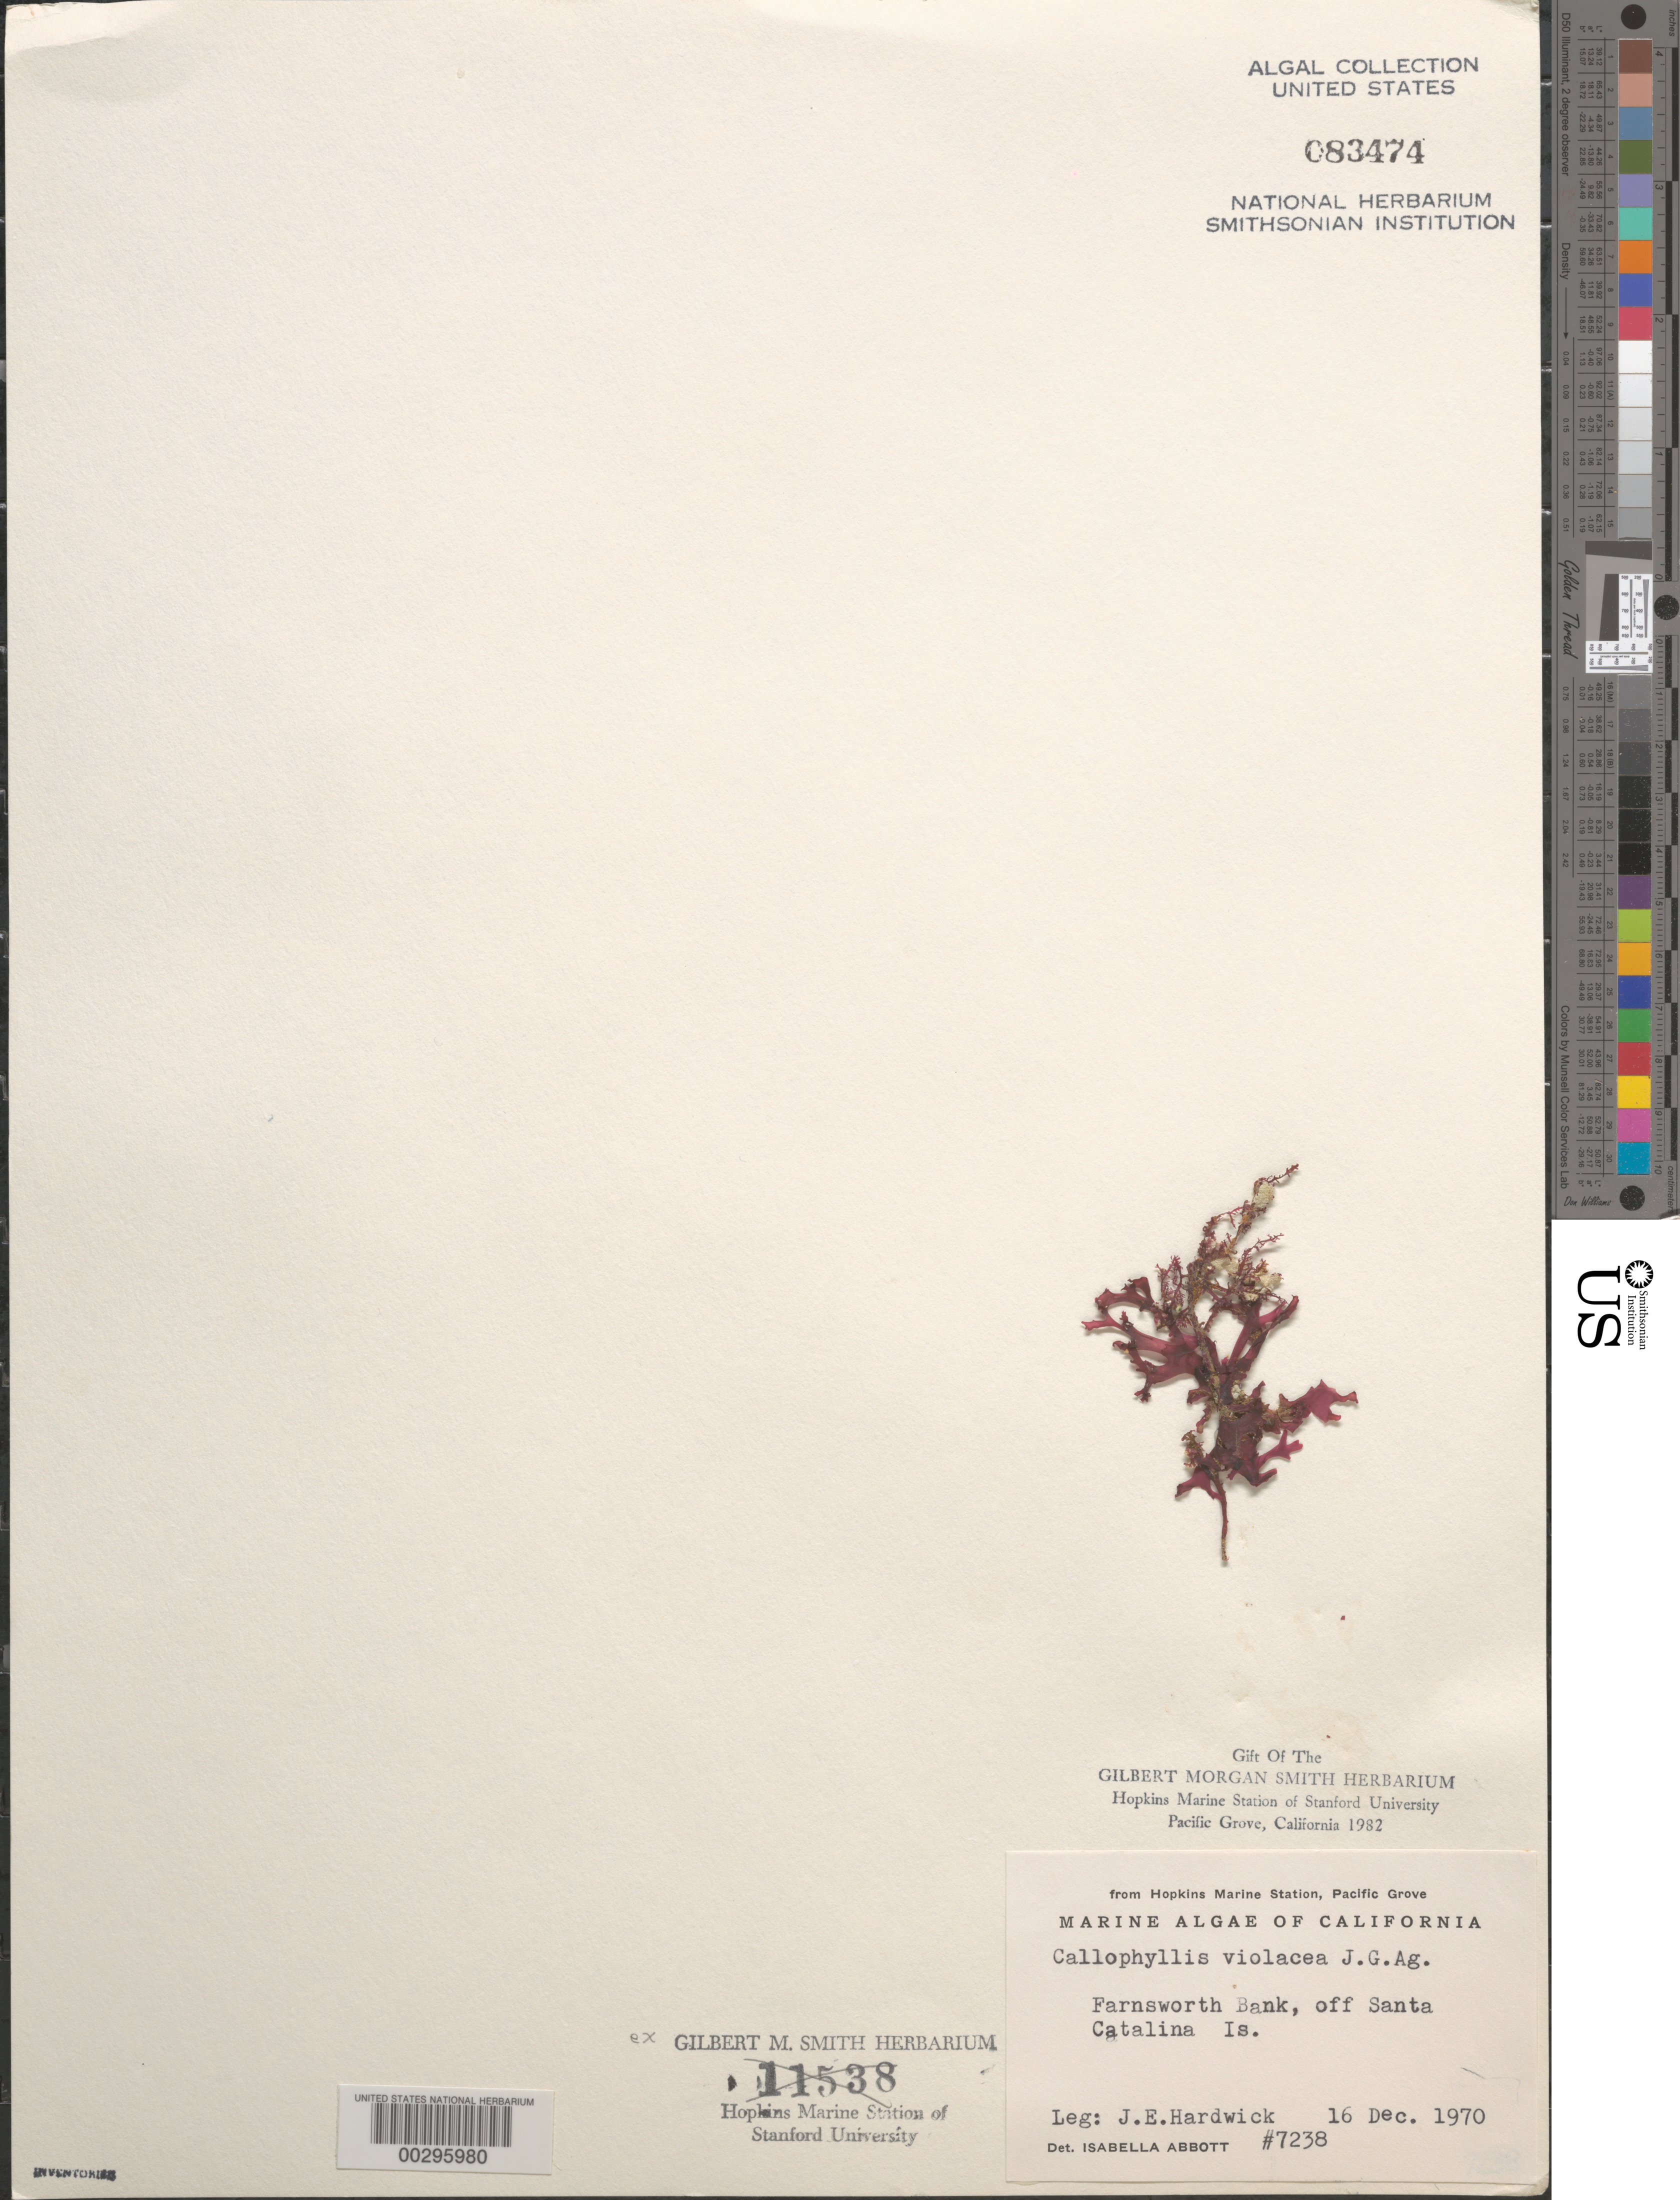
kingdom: Plantae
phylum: Rhodophyta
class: Florideophyceae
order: Gigartinales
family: Kallymeniaceae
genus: Callophyllis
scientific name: Callophyllis violacea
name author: J. Agardh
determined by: Abbott, Isabella A.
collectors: J. Hardwick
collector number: IAA 7238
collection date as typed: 16 Dec 1970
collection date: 1970-12-16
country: United States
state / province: California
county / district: Los Angeles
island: Santa Catalina Island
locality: Farnsworth Bank, off the island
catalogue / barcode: US 83474